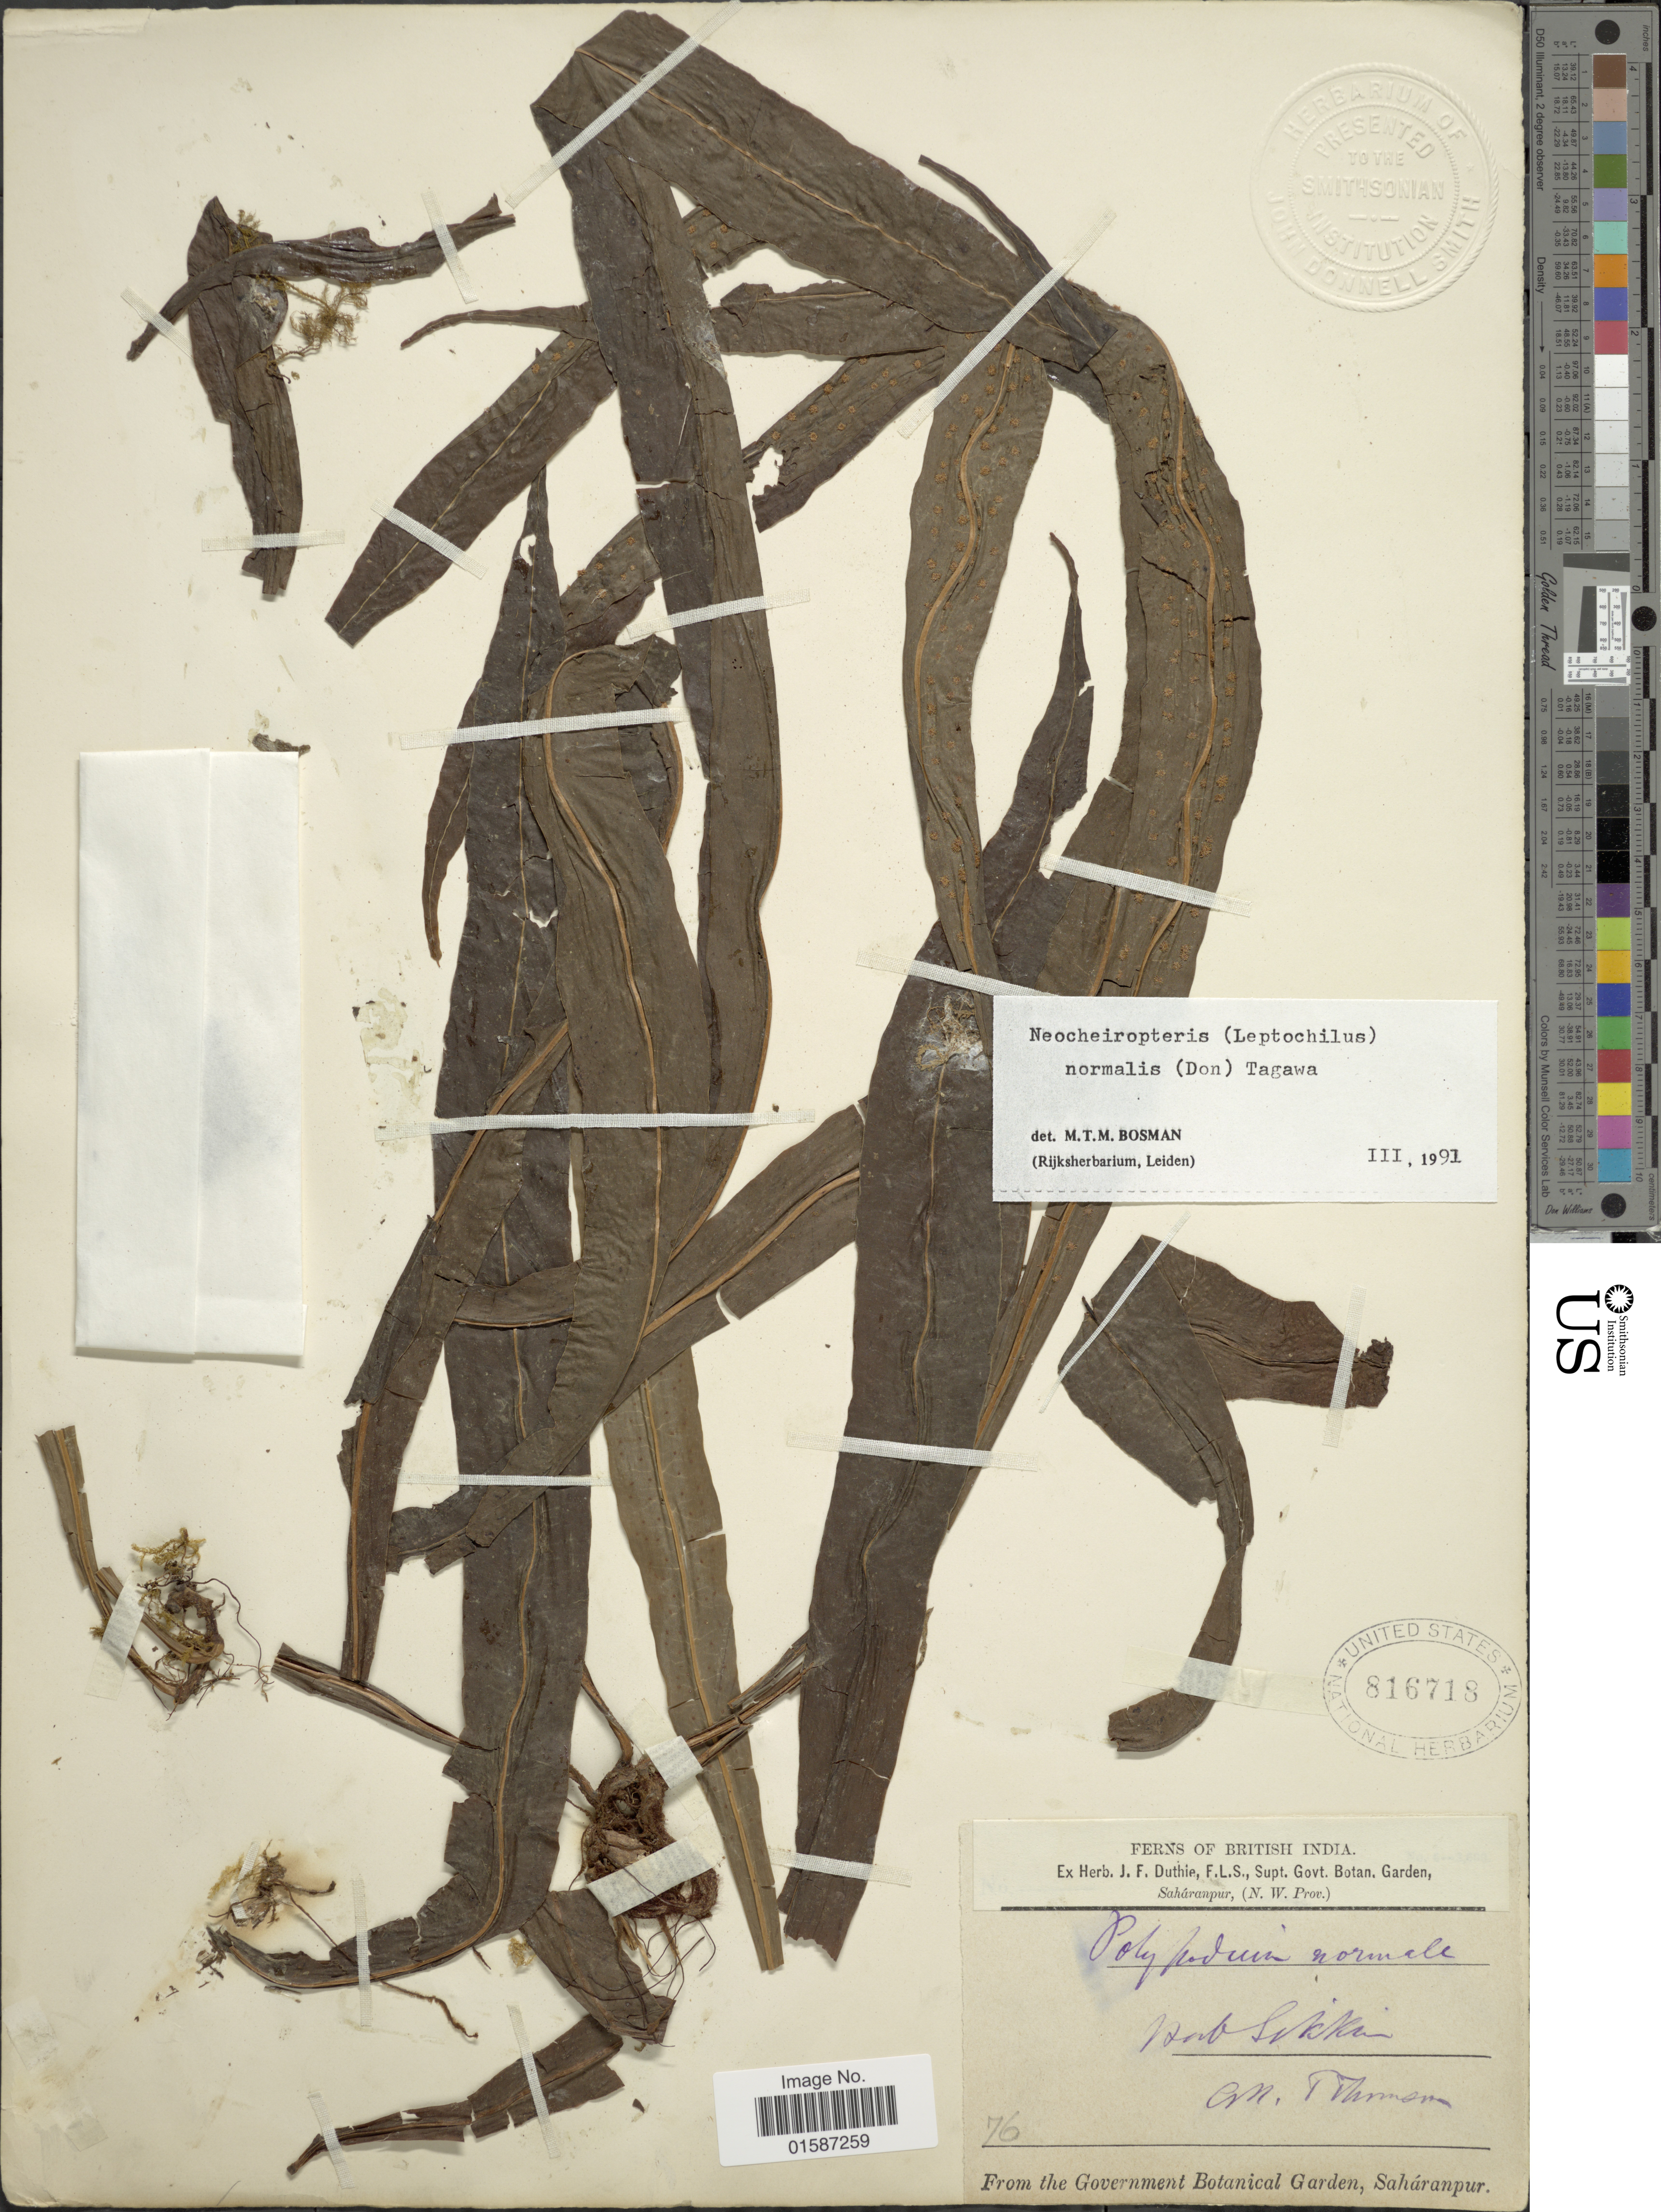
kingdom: Plantae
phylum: Tracheophyta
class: Polypodiopsida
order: Polypodiales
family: Polypodiaceae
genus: Tricholepidium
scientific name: Tricholepidium normale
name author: (D. Don) Ching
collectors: T. Thomson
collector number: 76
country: India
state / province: Sikkim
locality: British India, Sikkim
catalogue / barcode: US 816718